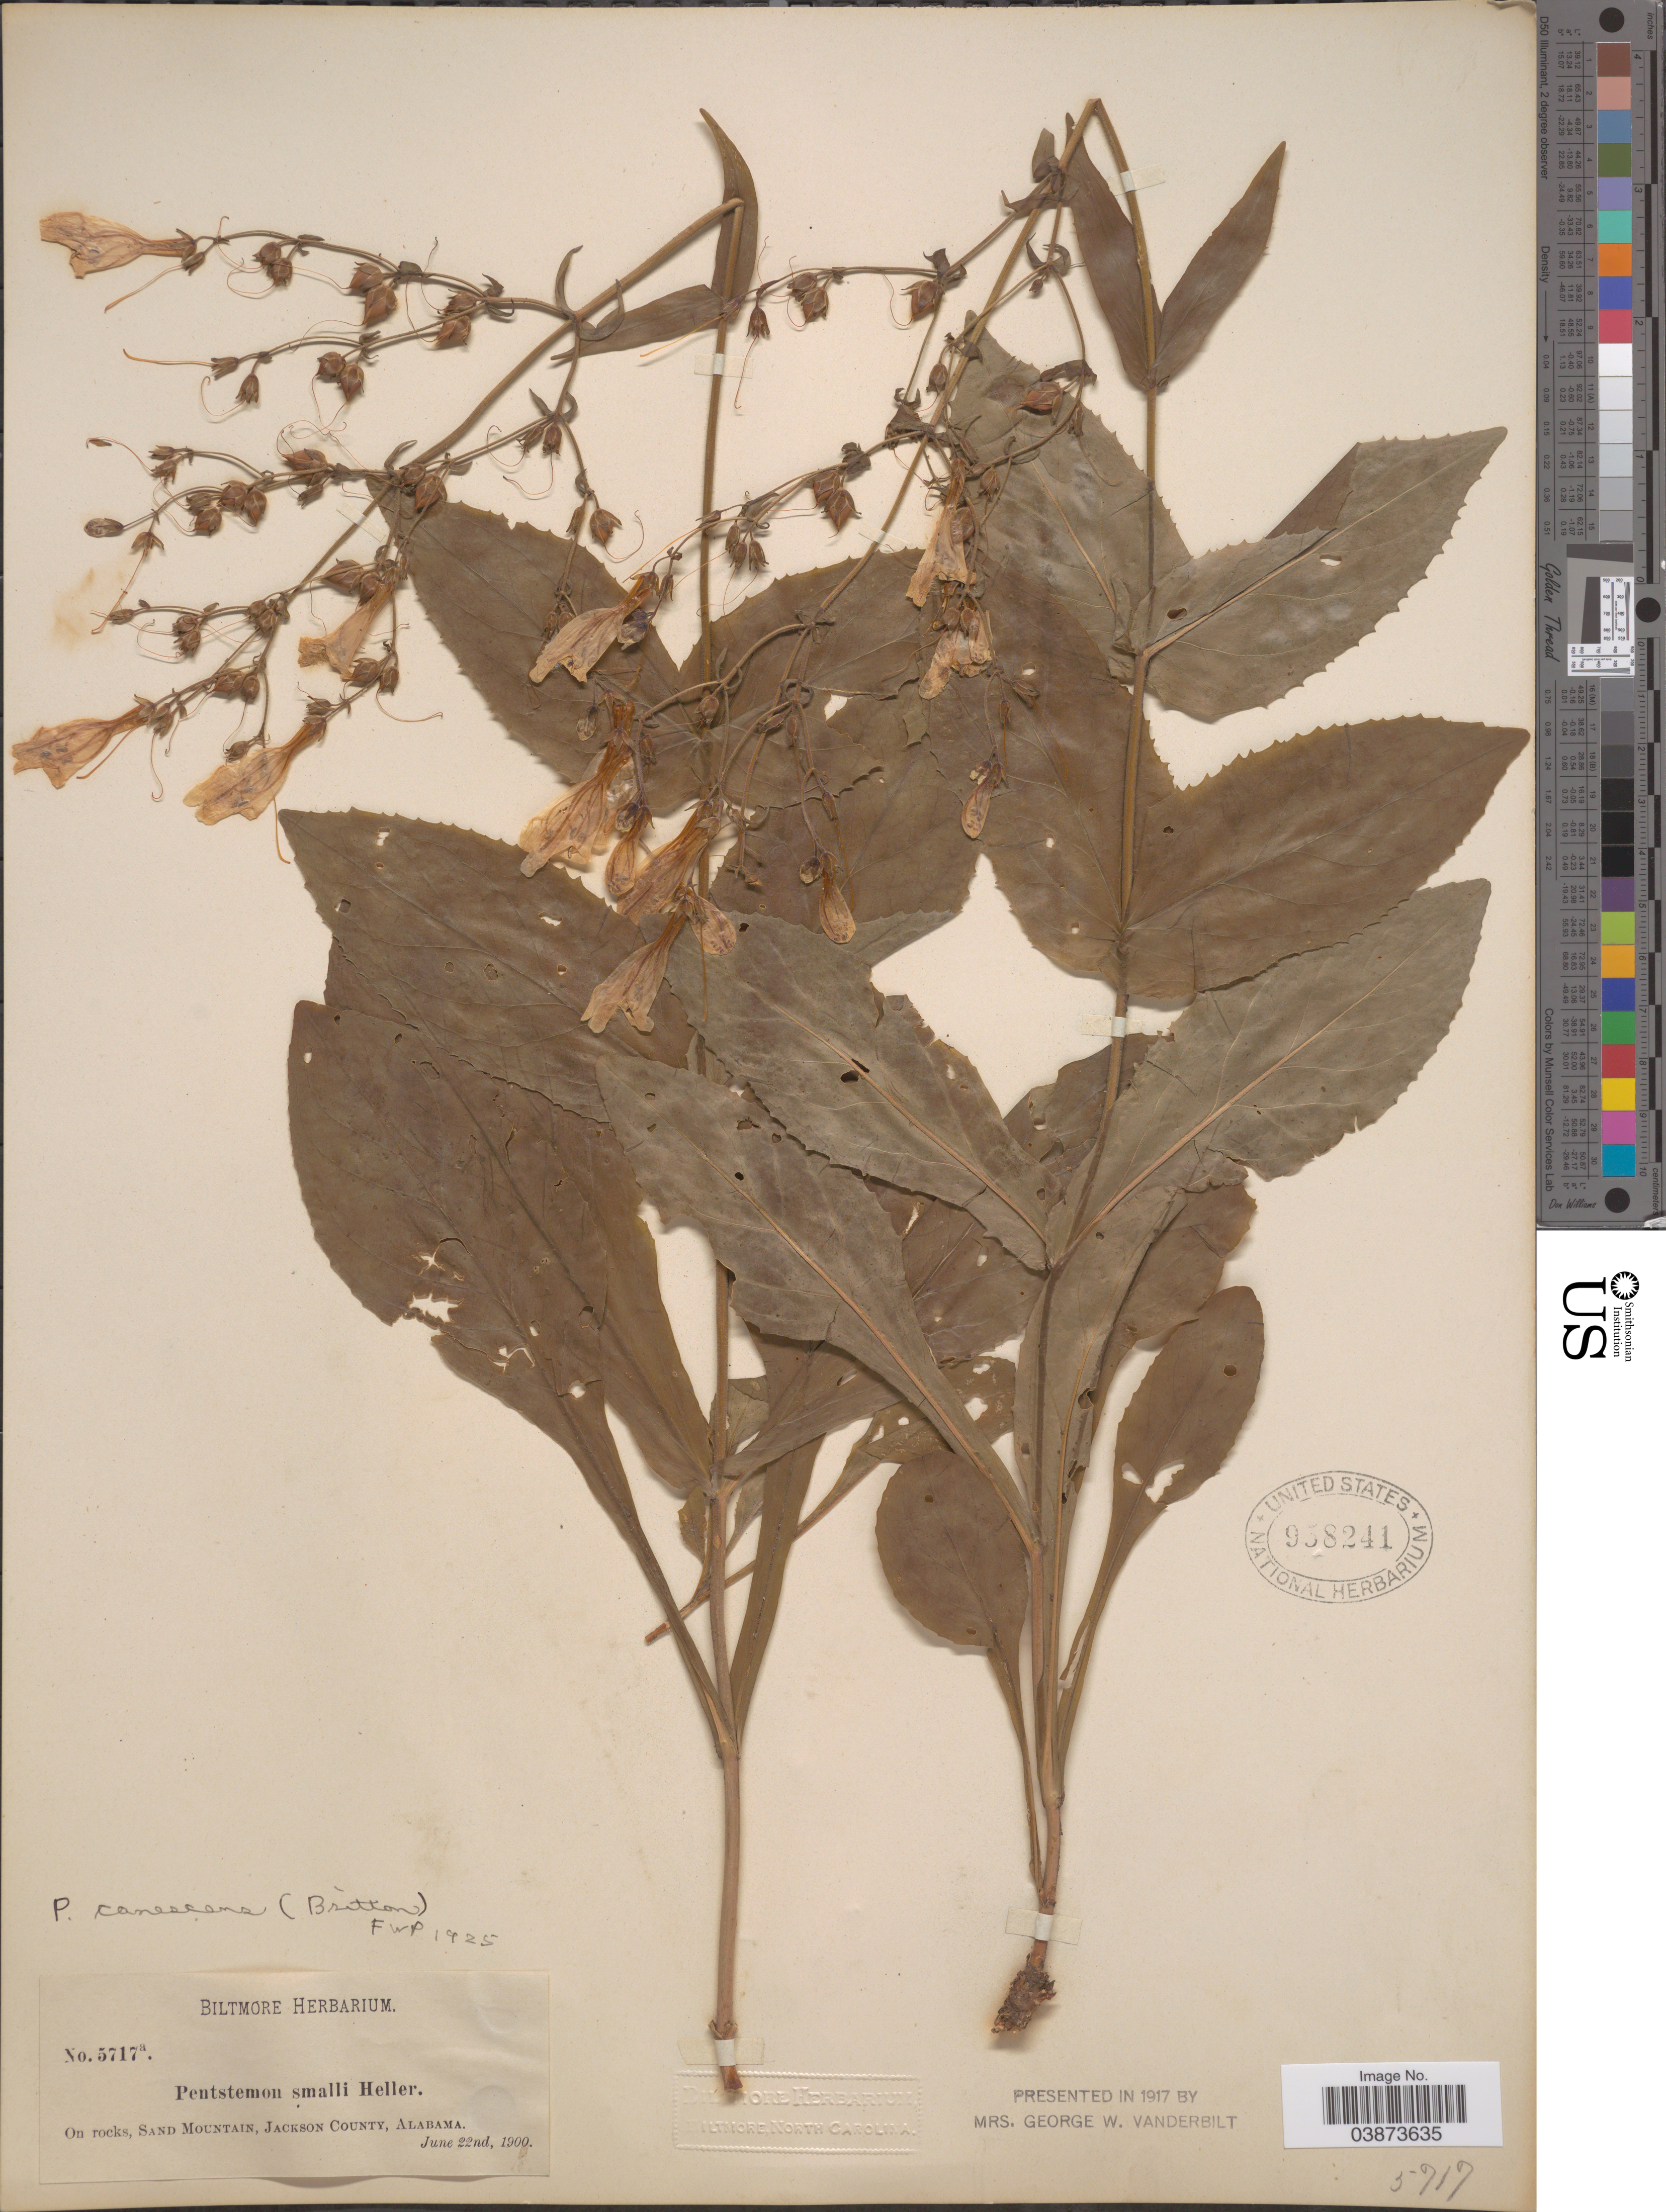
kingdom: Plantae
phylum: Tracheophyta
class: Magnoliopsida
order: Lamiales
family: Plantaginaceae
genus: Penstemon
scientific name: Penstemon canescens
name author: L.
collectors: ex herb. Biltmore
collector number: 5717a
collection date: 1900-06-22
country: United States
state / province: Alabama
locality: On rocks, Sand Mountain, Jackson County.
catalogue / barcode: US 958241